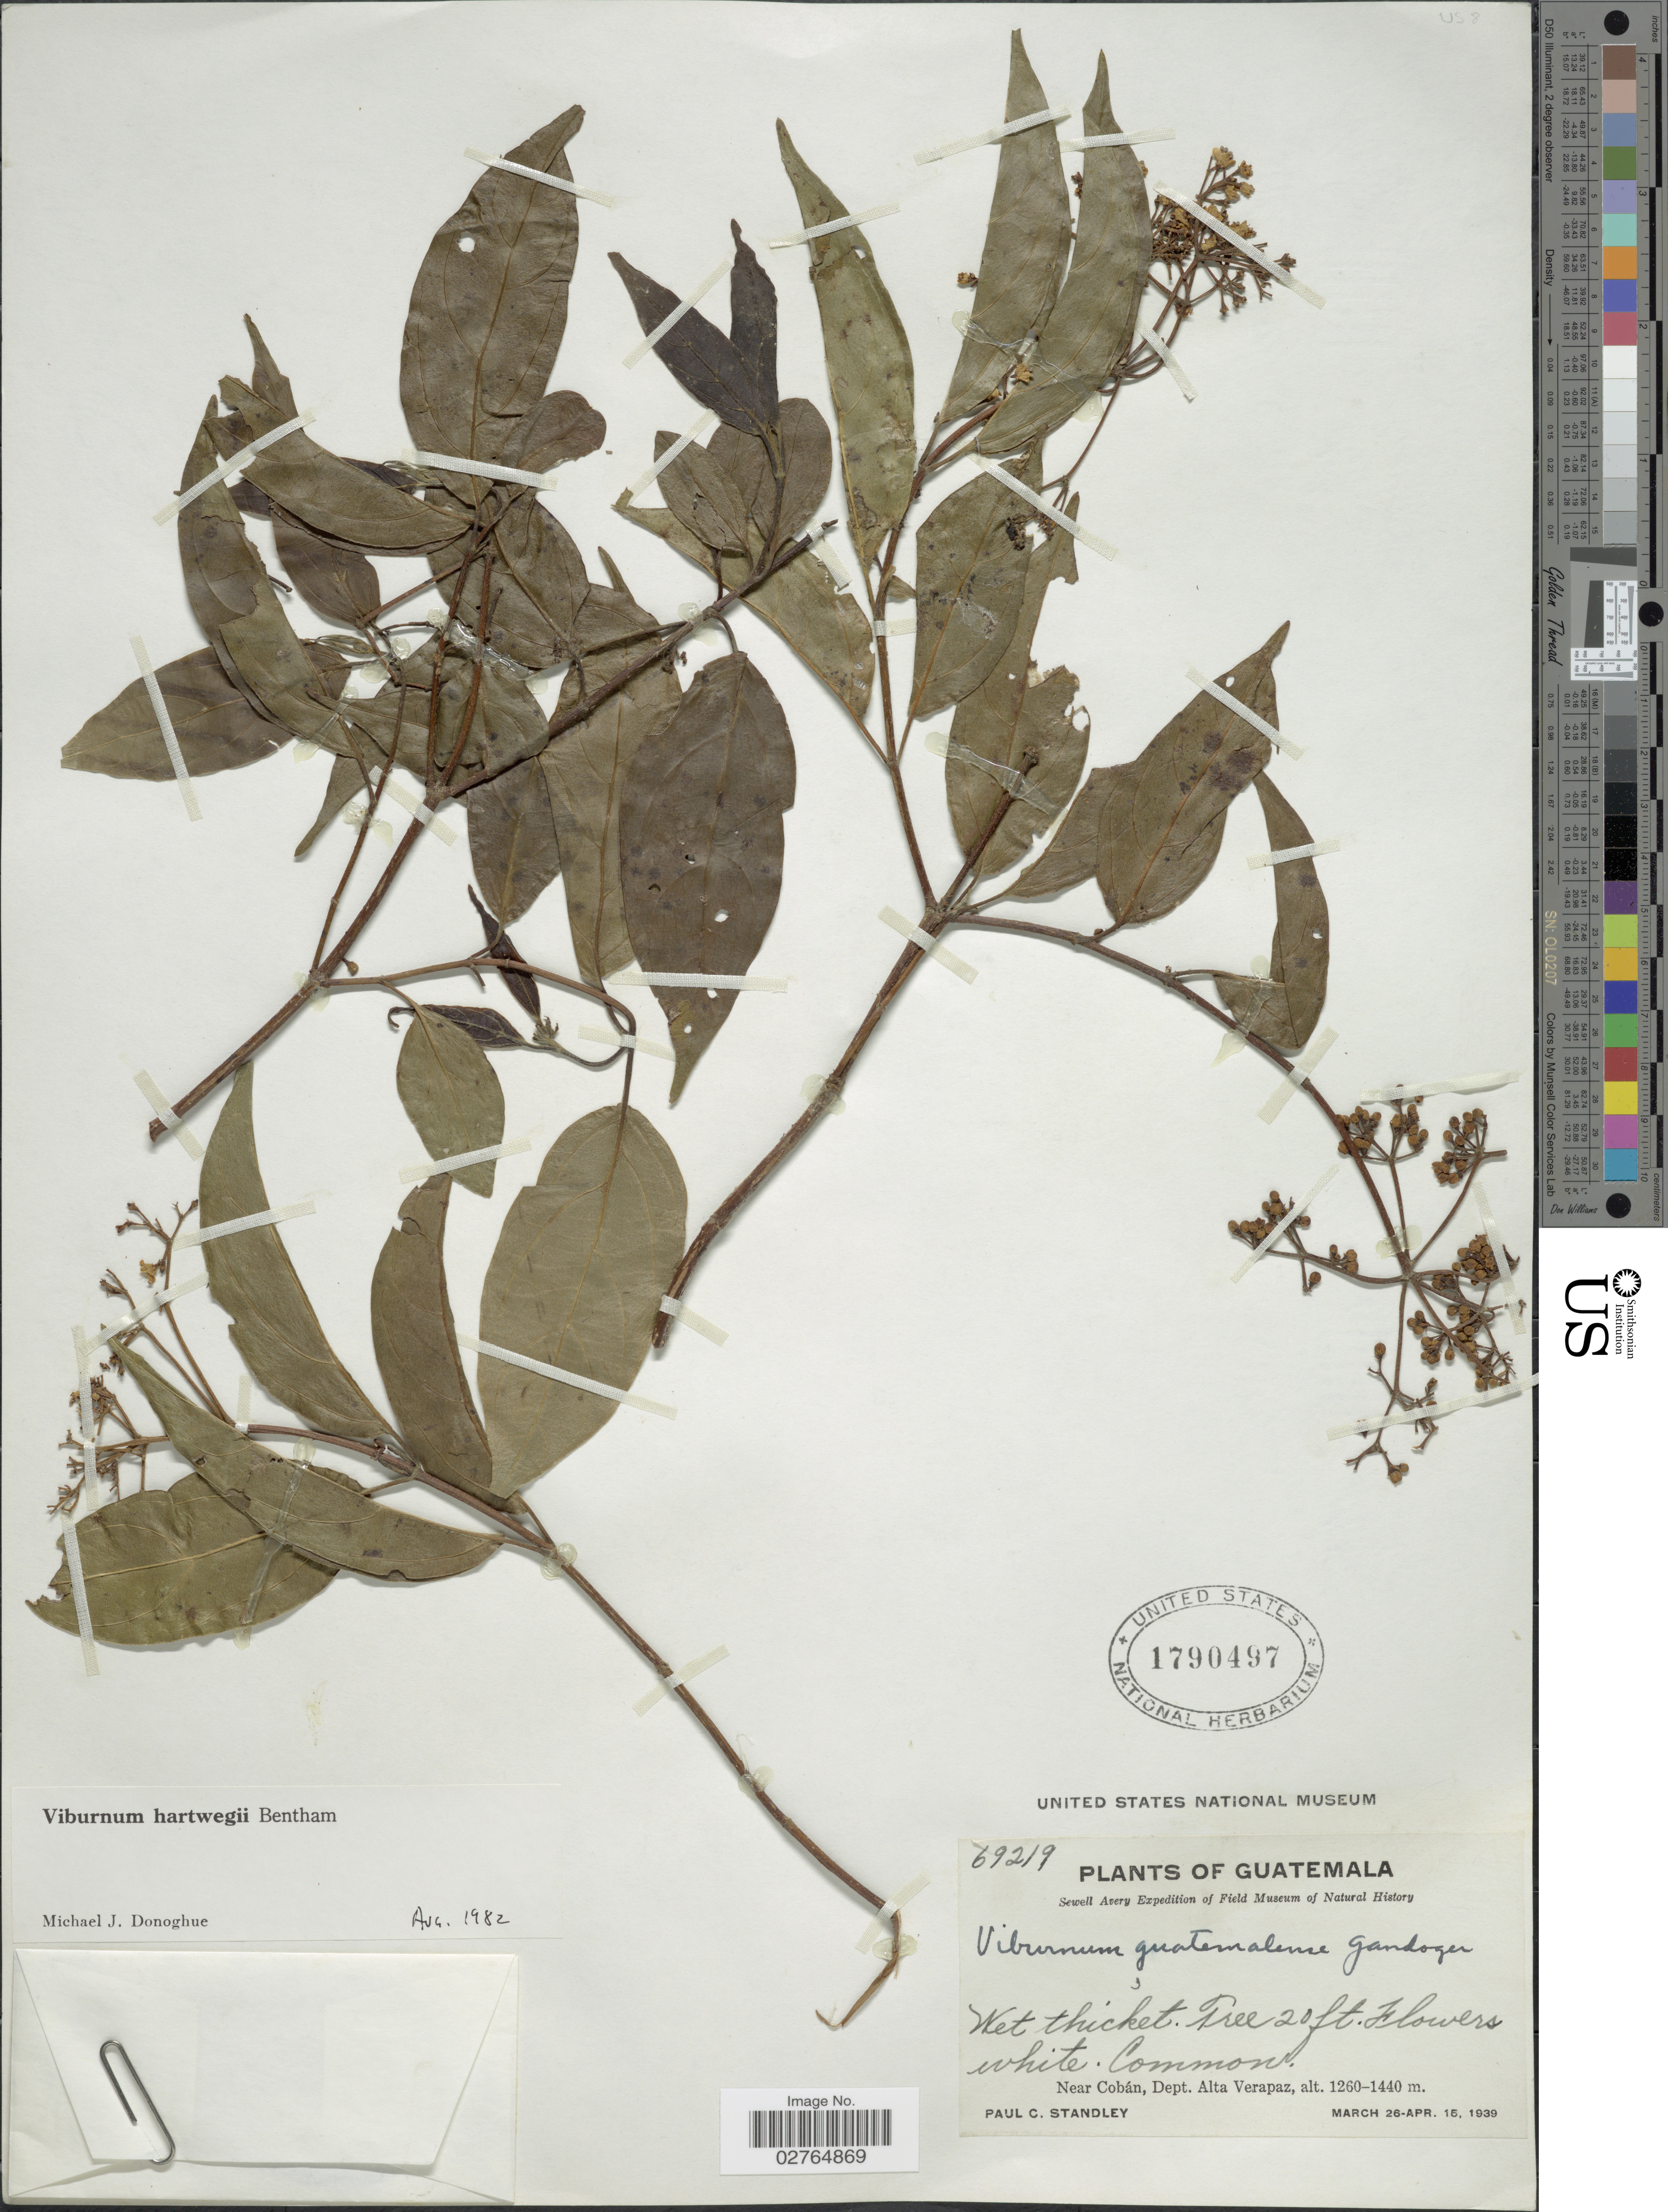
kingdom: Plantae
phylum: Tracheophyta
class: Magnoliopsida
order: Dipsacales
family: Viburnaceae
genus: Viburnum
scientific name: Viburnum hartwegii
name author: Benth.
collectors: P. C. Standley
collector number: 69219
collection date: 1939-03-26/1939-04-15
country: Guatemala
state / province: Alta Verapaz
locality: Near Cobán, Dept. Alta Verapaz.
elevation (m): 1260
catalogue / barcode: US 1790497